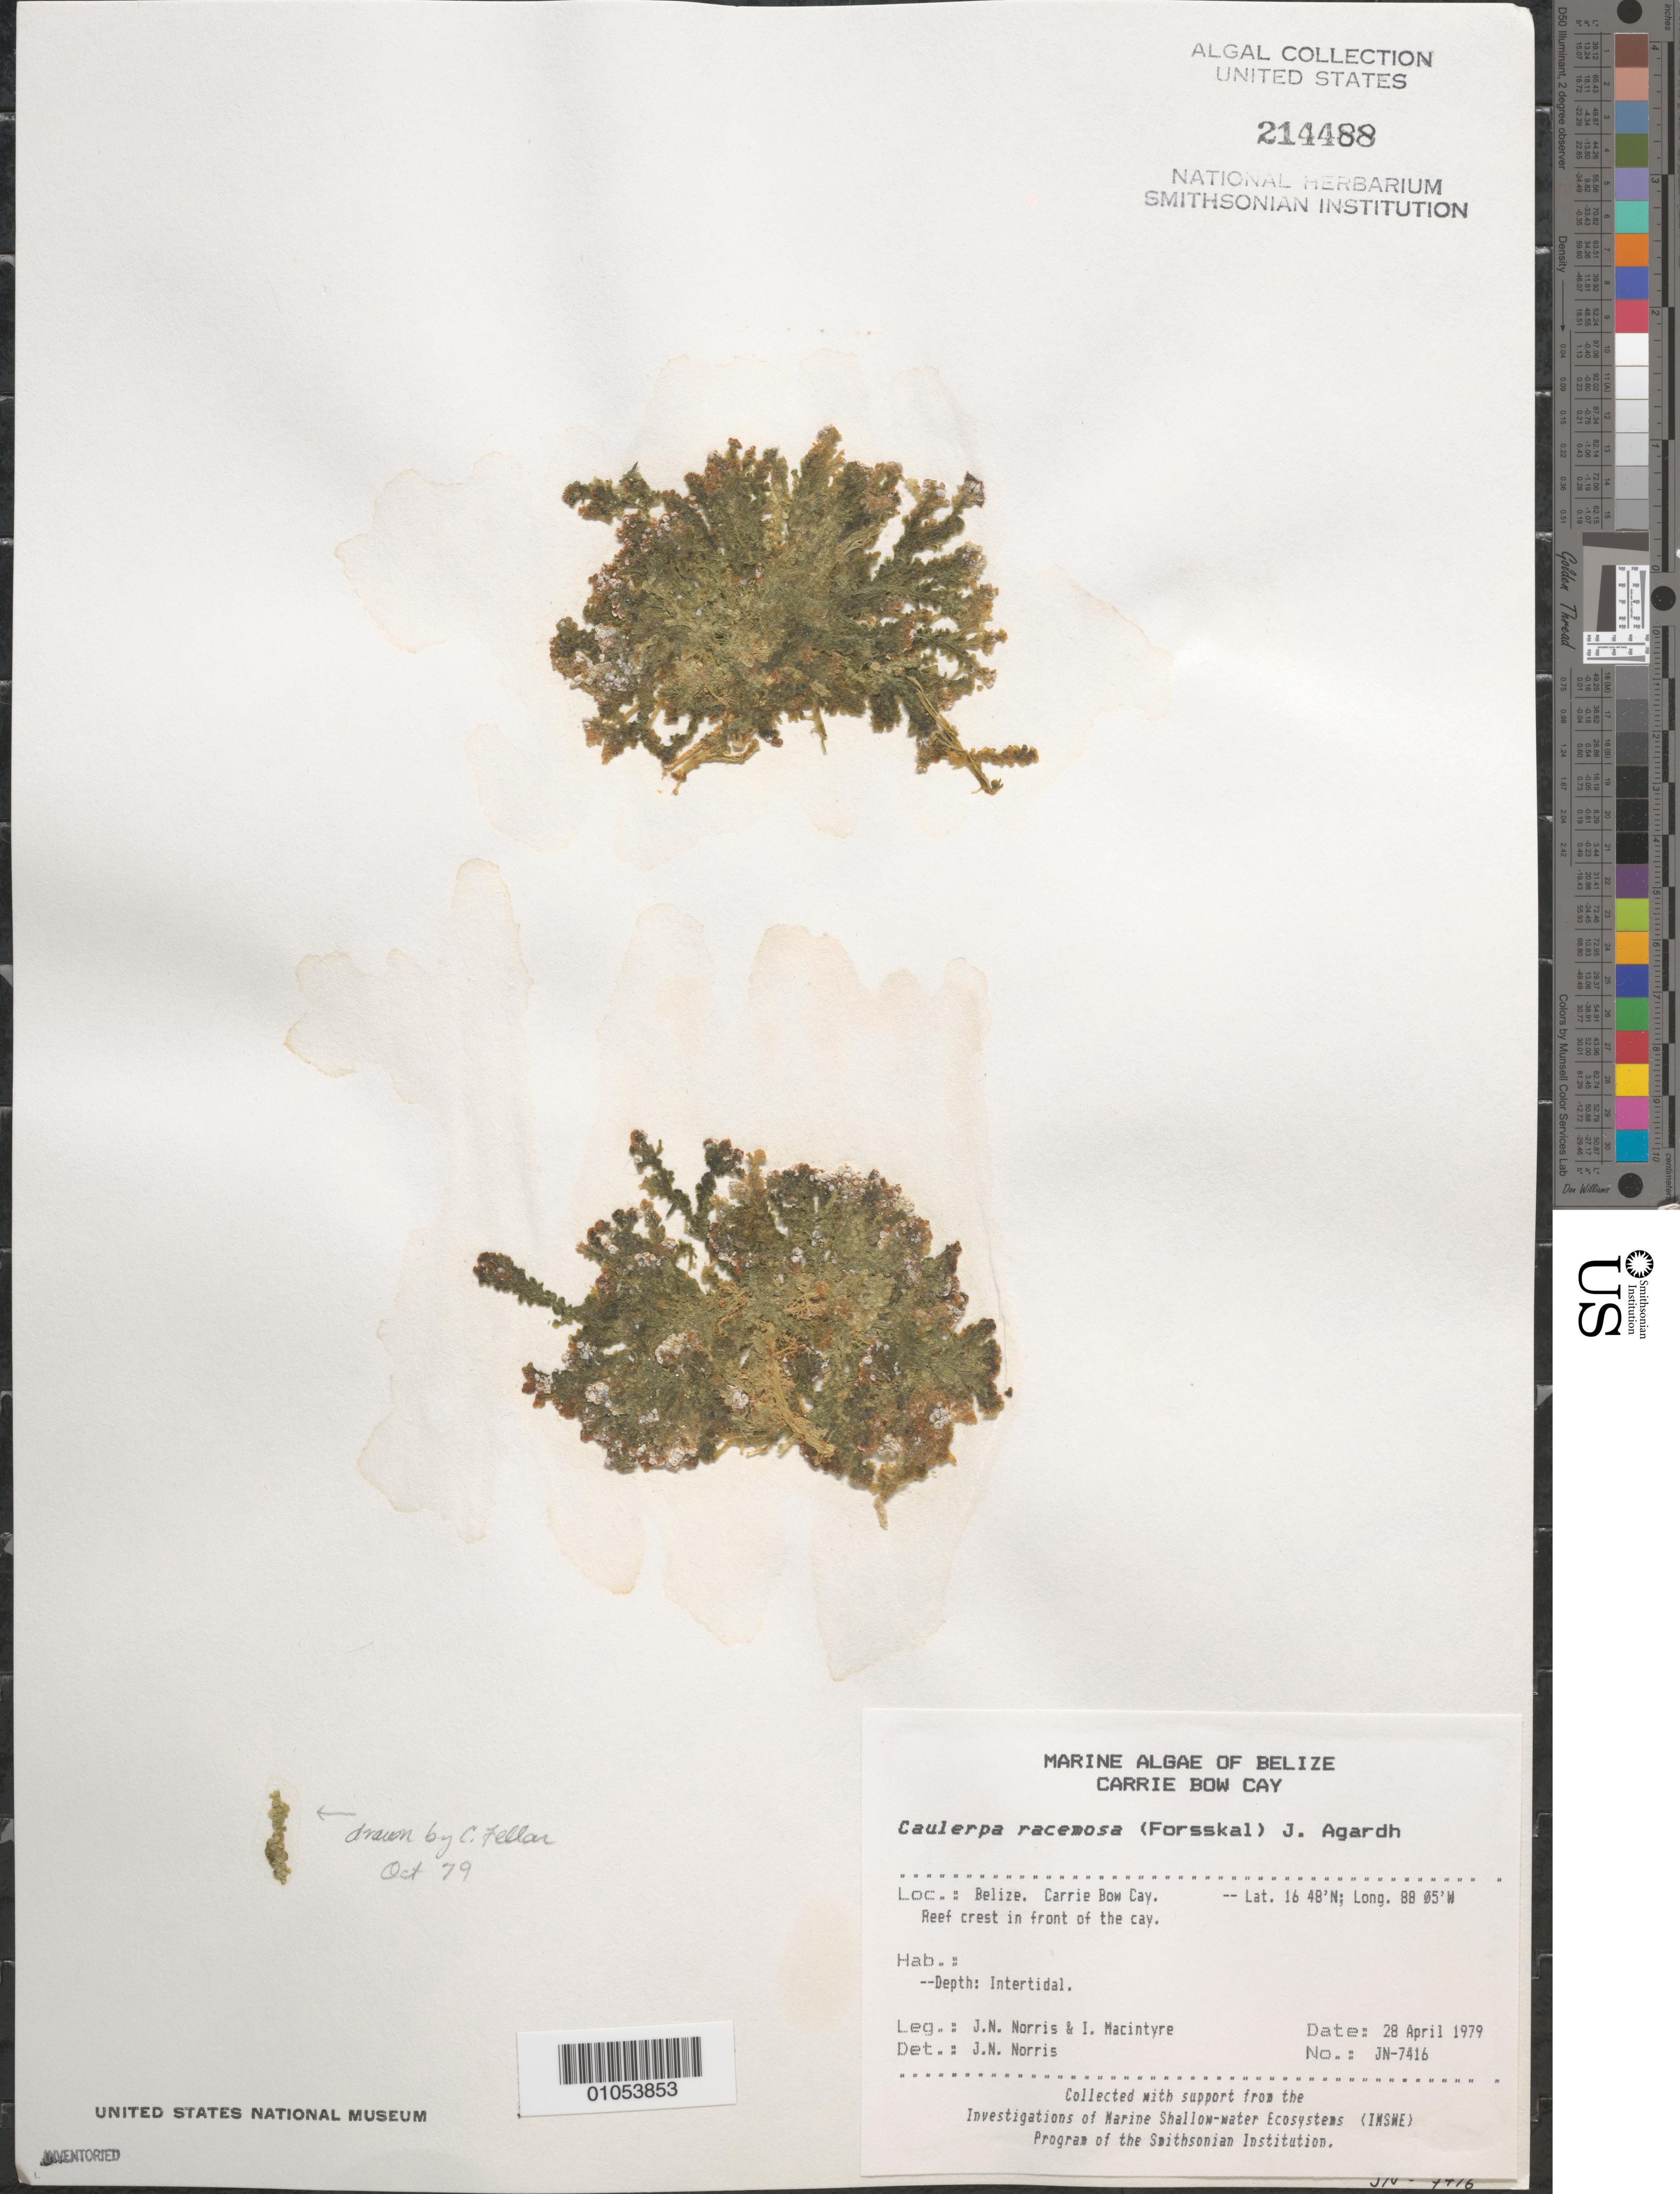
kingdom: Plantae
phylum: Chlorophyta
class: Ulvophyceae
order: Bryopsidales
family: Caulerpaceae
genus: Caulerpa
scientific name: Caulerpa racemosa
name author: (Forssk.) J. Agardh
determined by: Norris, James N.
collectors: J. N. Norris & I. Macintyre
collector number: JN-7416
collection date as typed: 28 Apr 1979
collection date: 1979-04-28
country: Belize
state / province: Stann Creek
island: Carrie Bow Cay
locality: Reef crest in front of the cay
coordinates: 16 48'N, 88 05'W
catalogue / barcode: US 214488